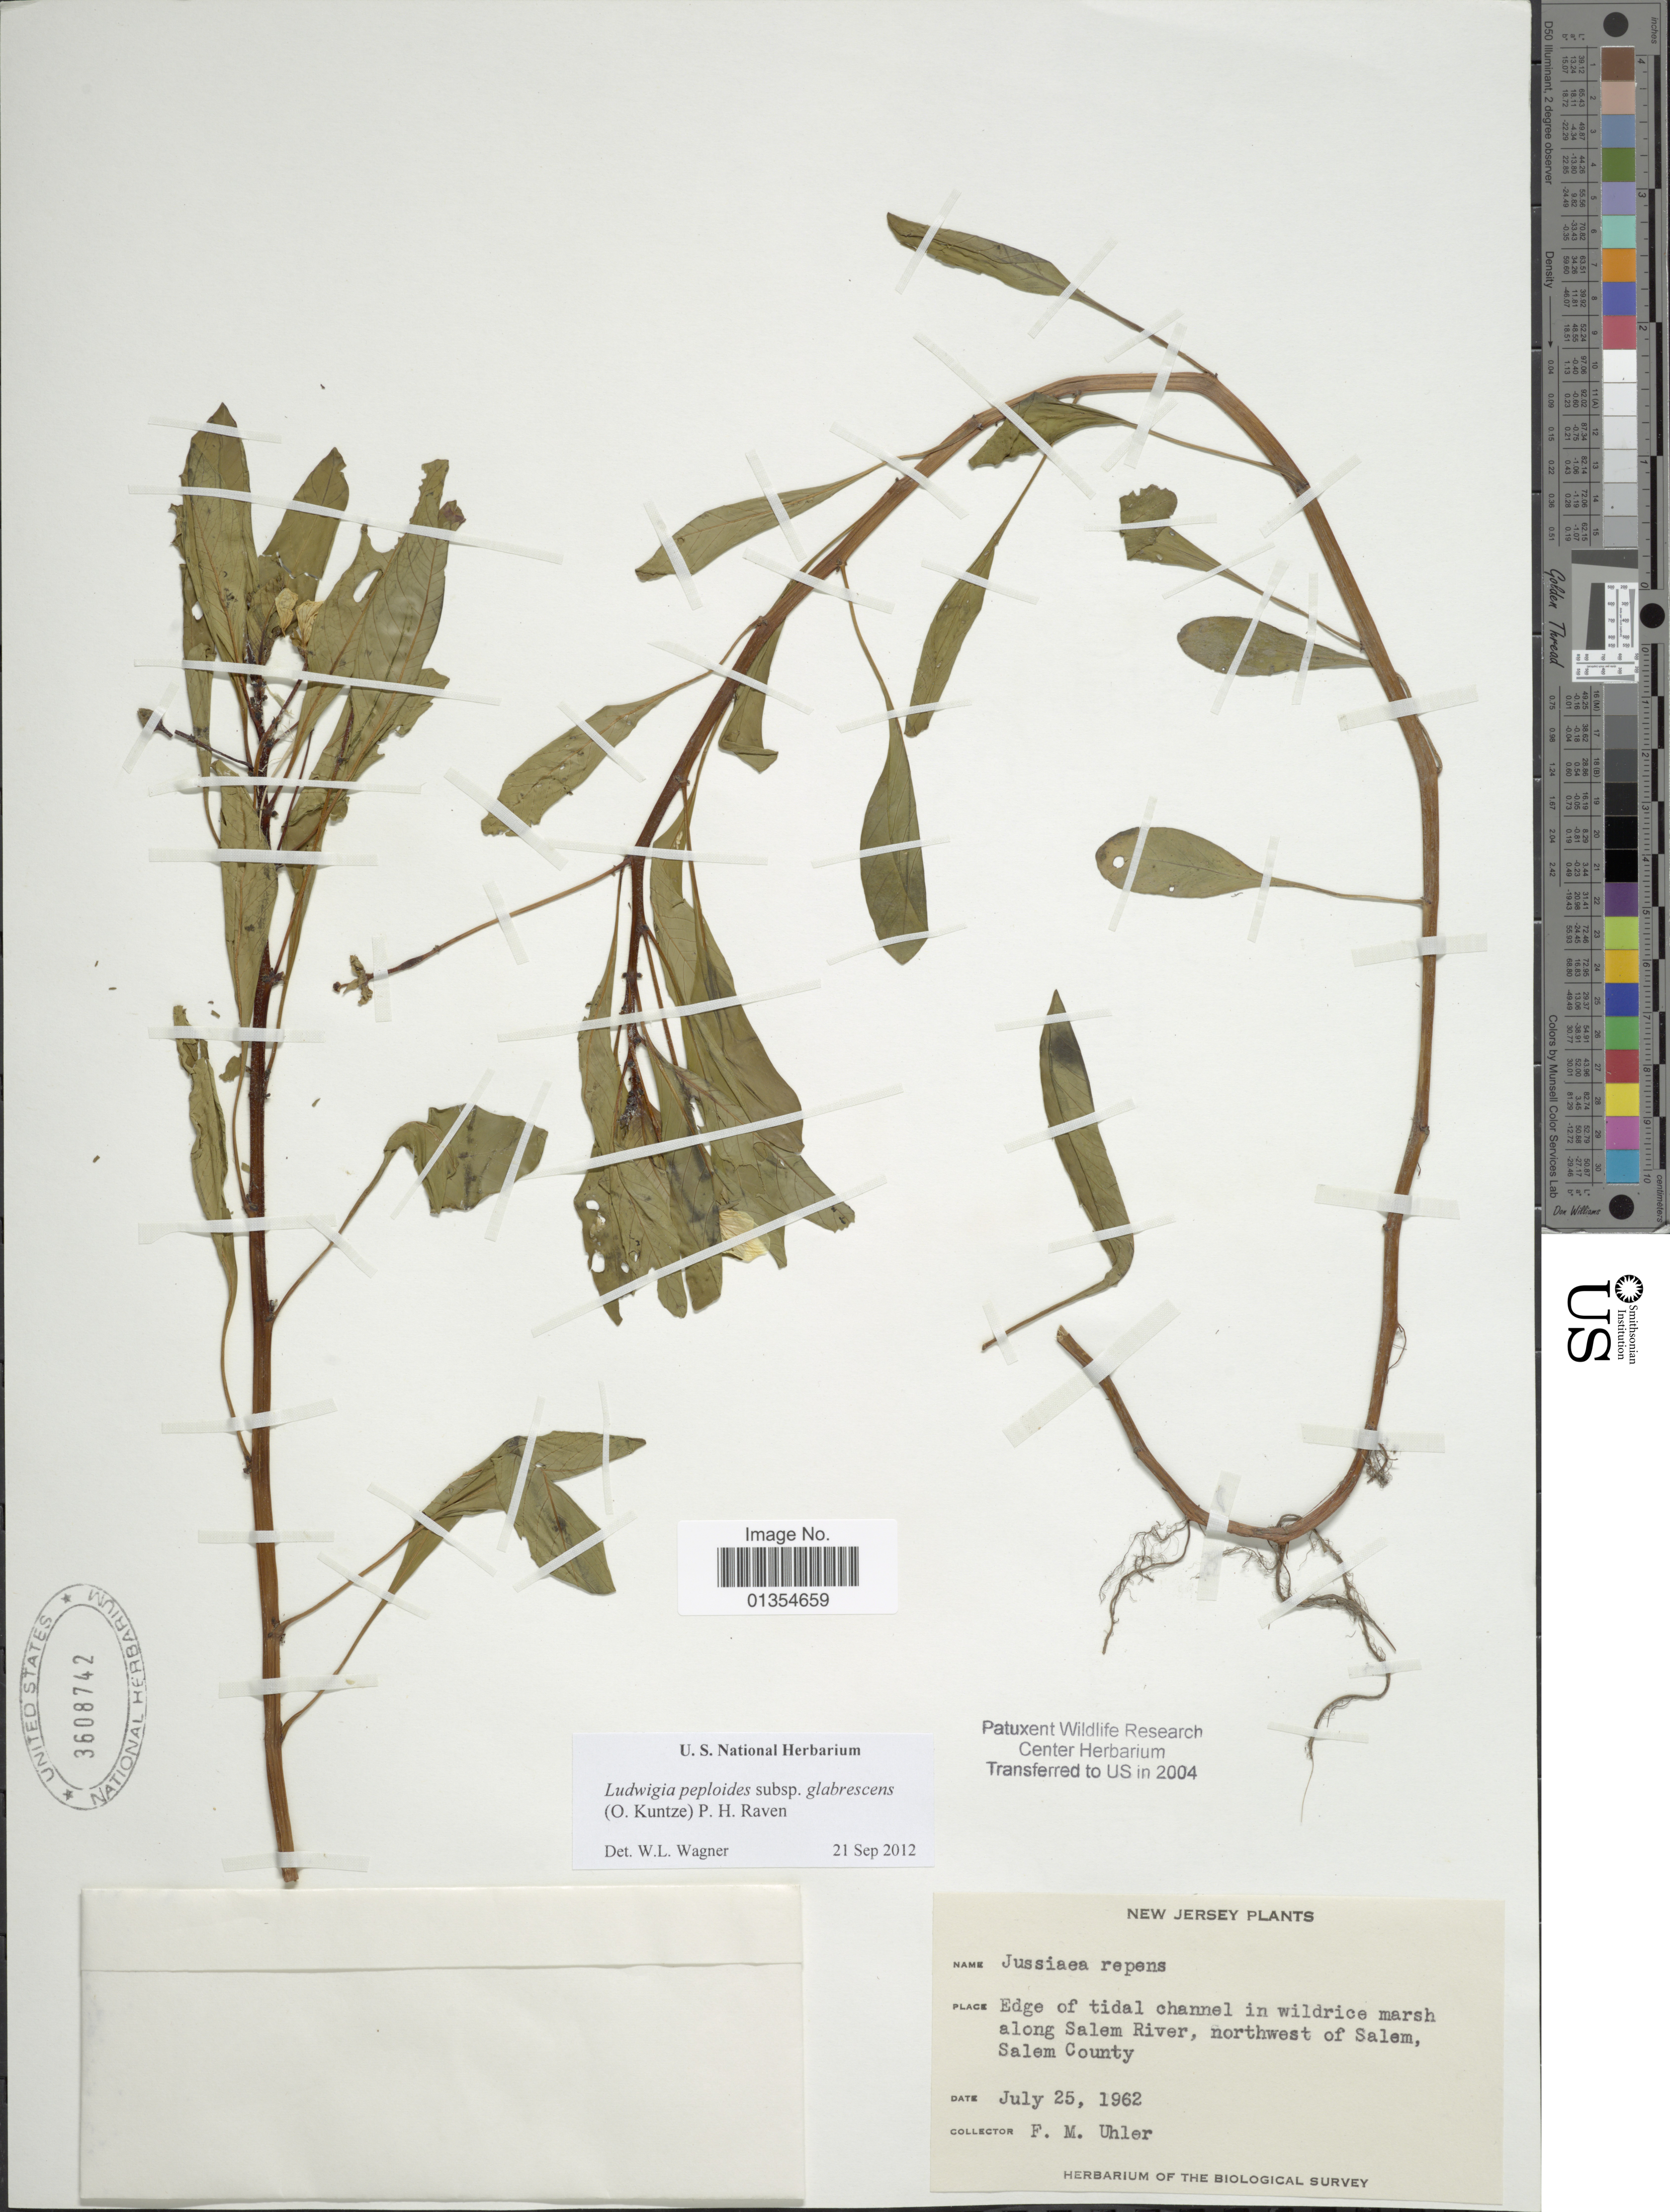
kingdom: Plantae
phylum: Tracheophyta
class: Magnoliopsida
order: Myrtales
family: Onagraceae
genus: Ludwigia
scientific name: Ludwigia peploides subsp. glabrescens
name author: (Kuntze) P.H. Raven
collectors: F. M. Uhler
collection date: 1962-07-25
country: United States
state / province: New Jersey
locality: Along Salem River, northwest of Salem, Salem County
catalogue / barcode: US 3608742